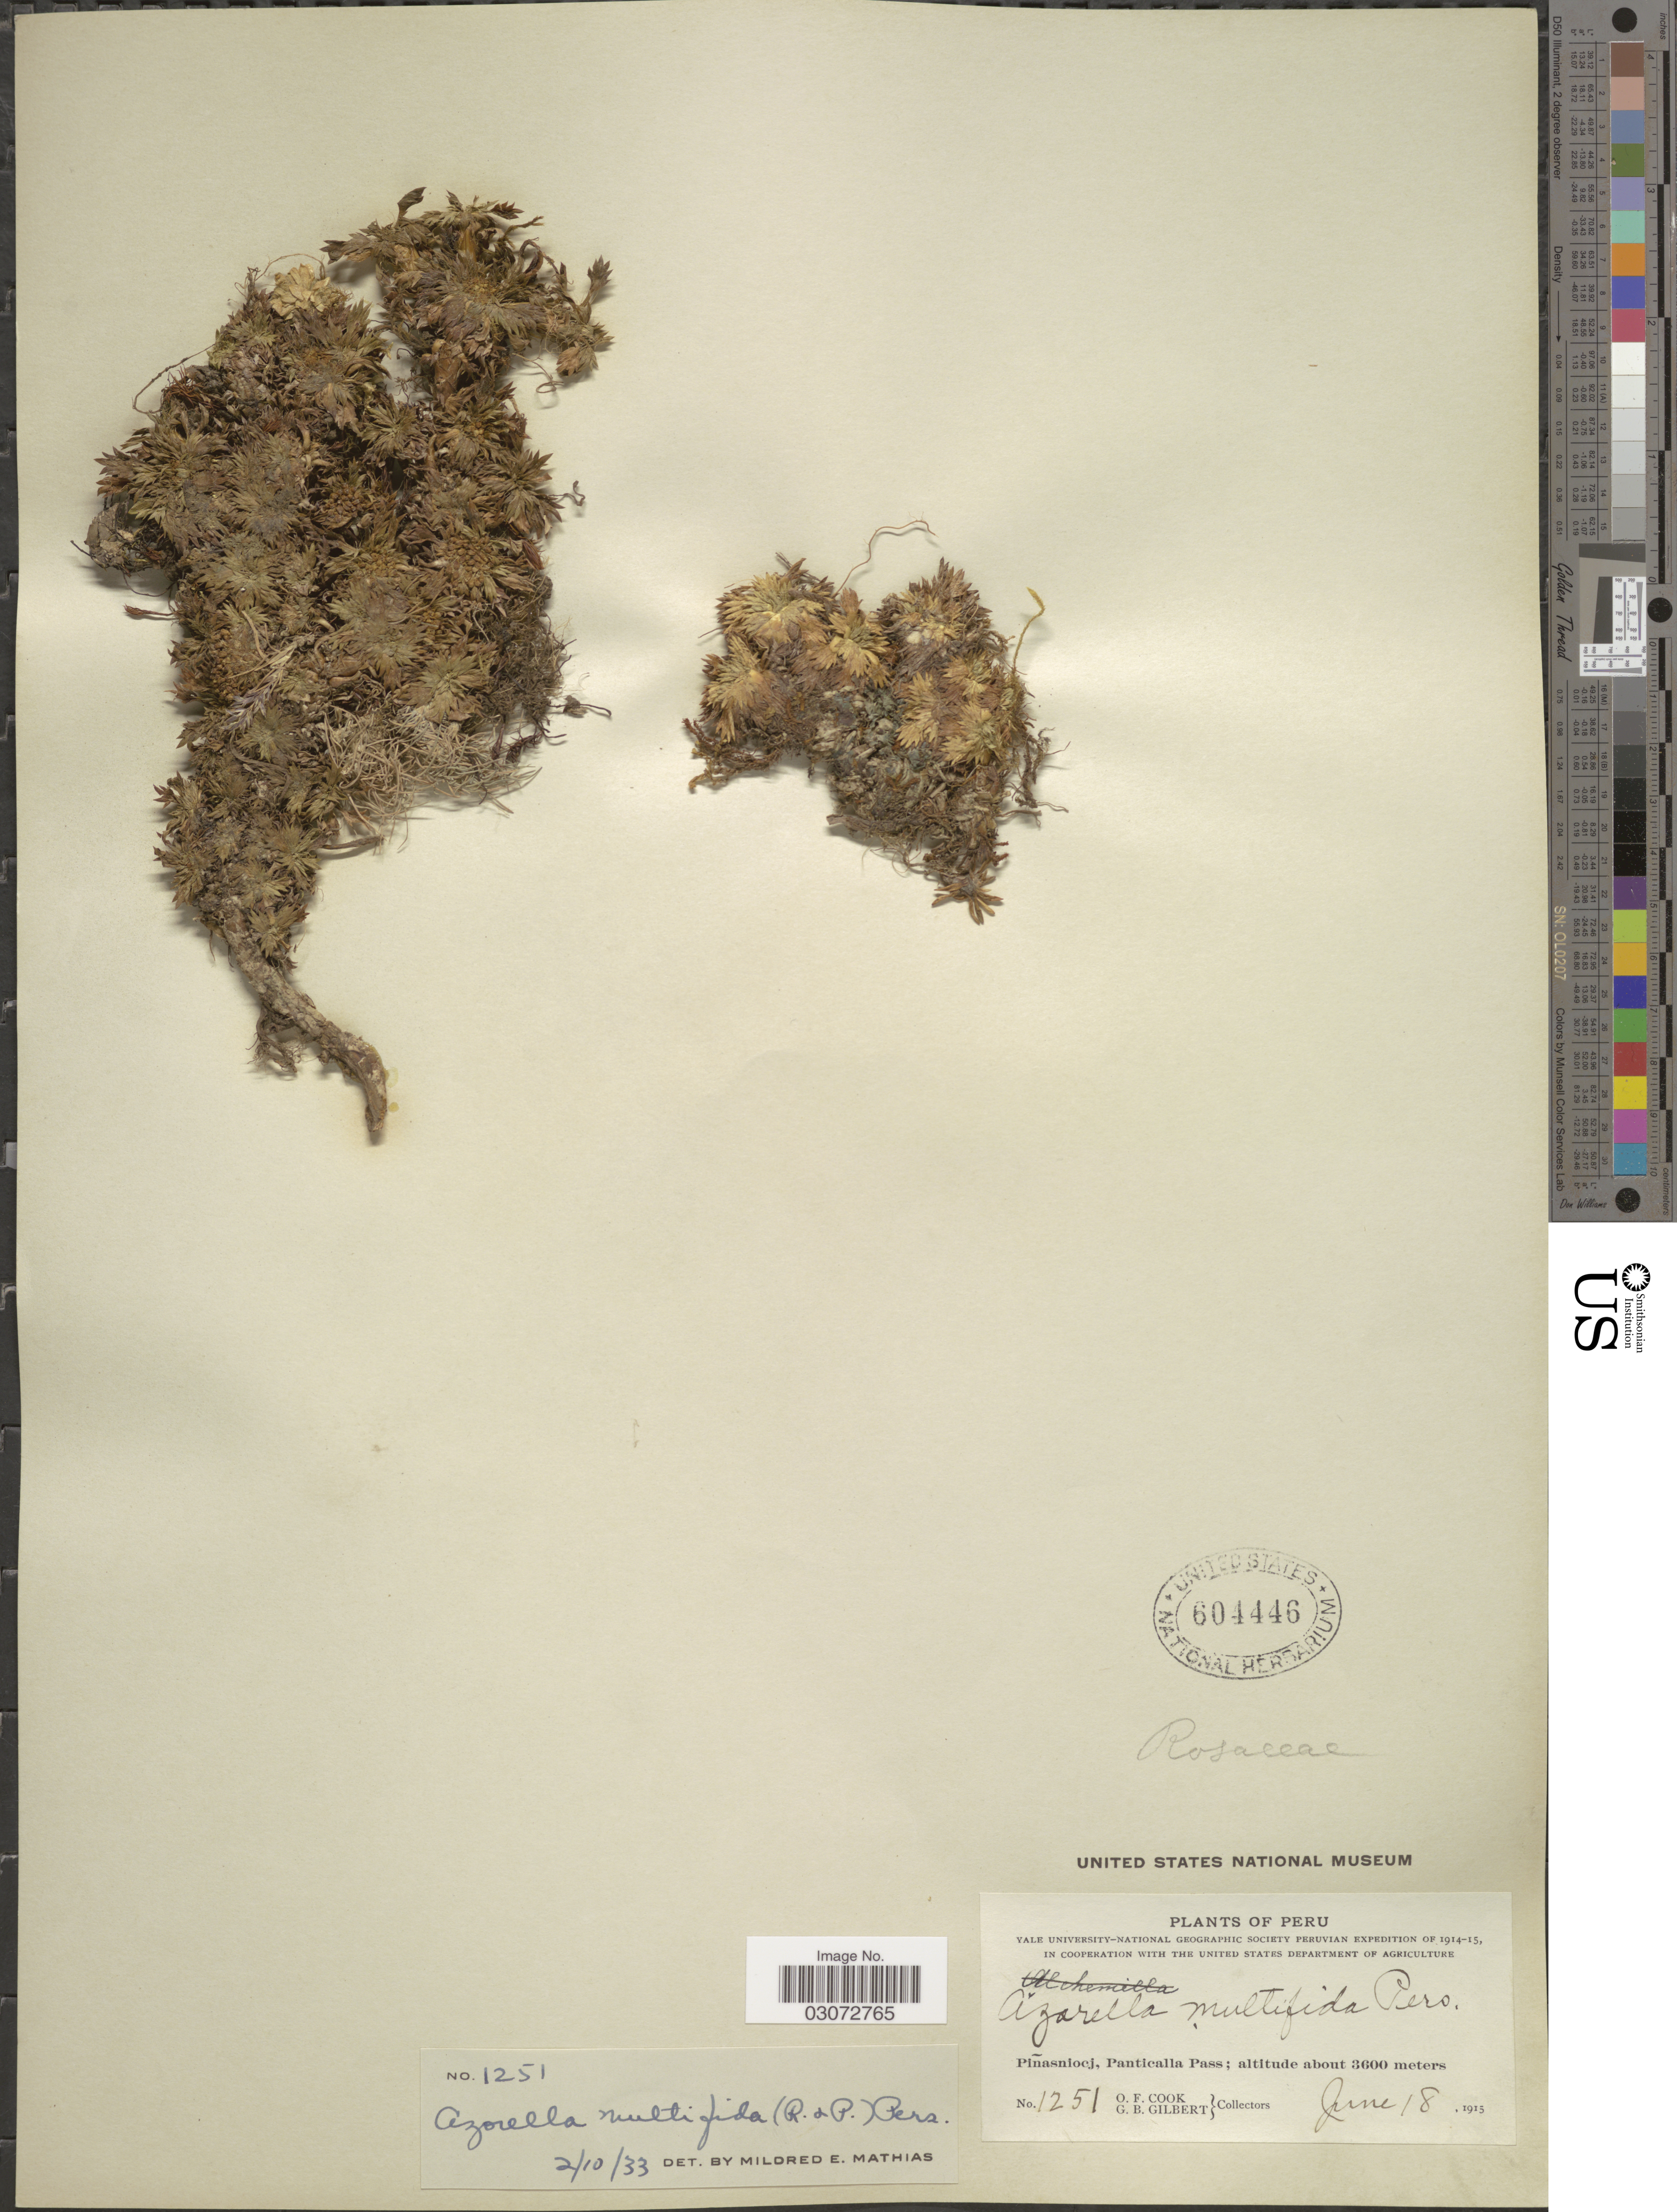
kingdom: Plantae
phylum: Tracheophyta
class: Magnoliopsida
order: Apiales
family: Apiaceae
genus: Azorella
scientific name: Azorella multifida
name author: (Ruiz & Pav.) Pers.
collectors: O. F. Cook & G. B. Gilbert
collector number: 1251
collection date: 1915-06-18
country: Peru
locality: Piñasniocj, Panticalla Pass.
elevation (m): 3600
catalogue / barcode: US 604446